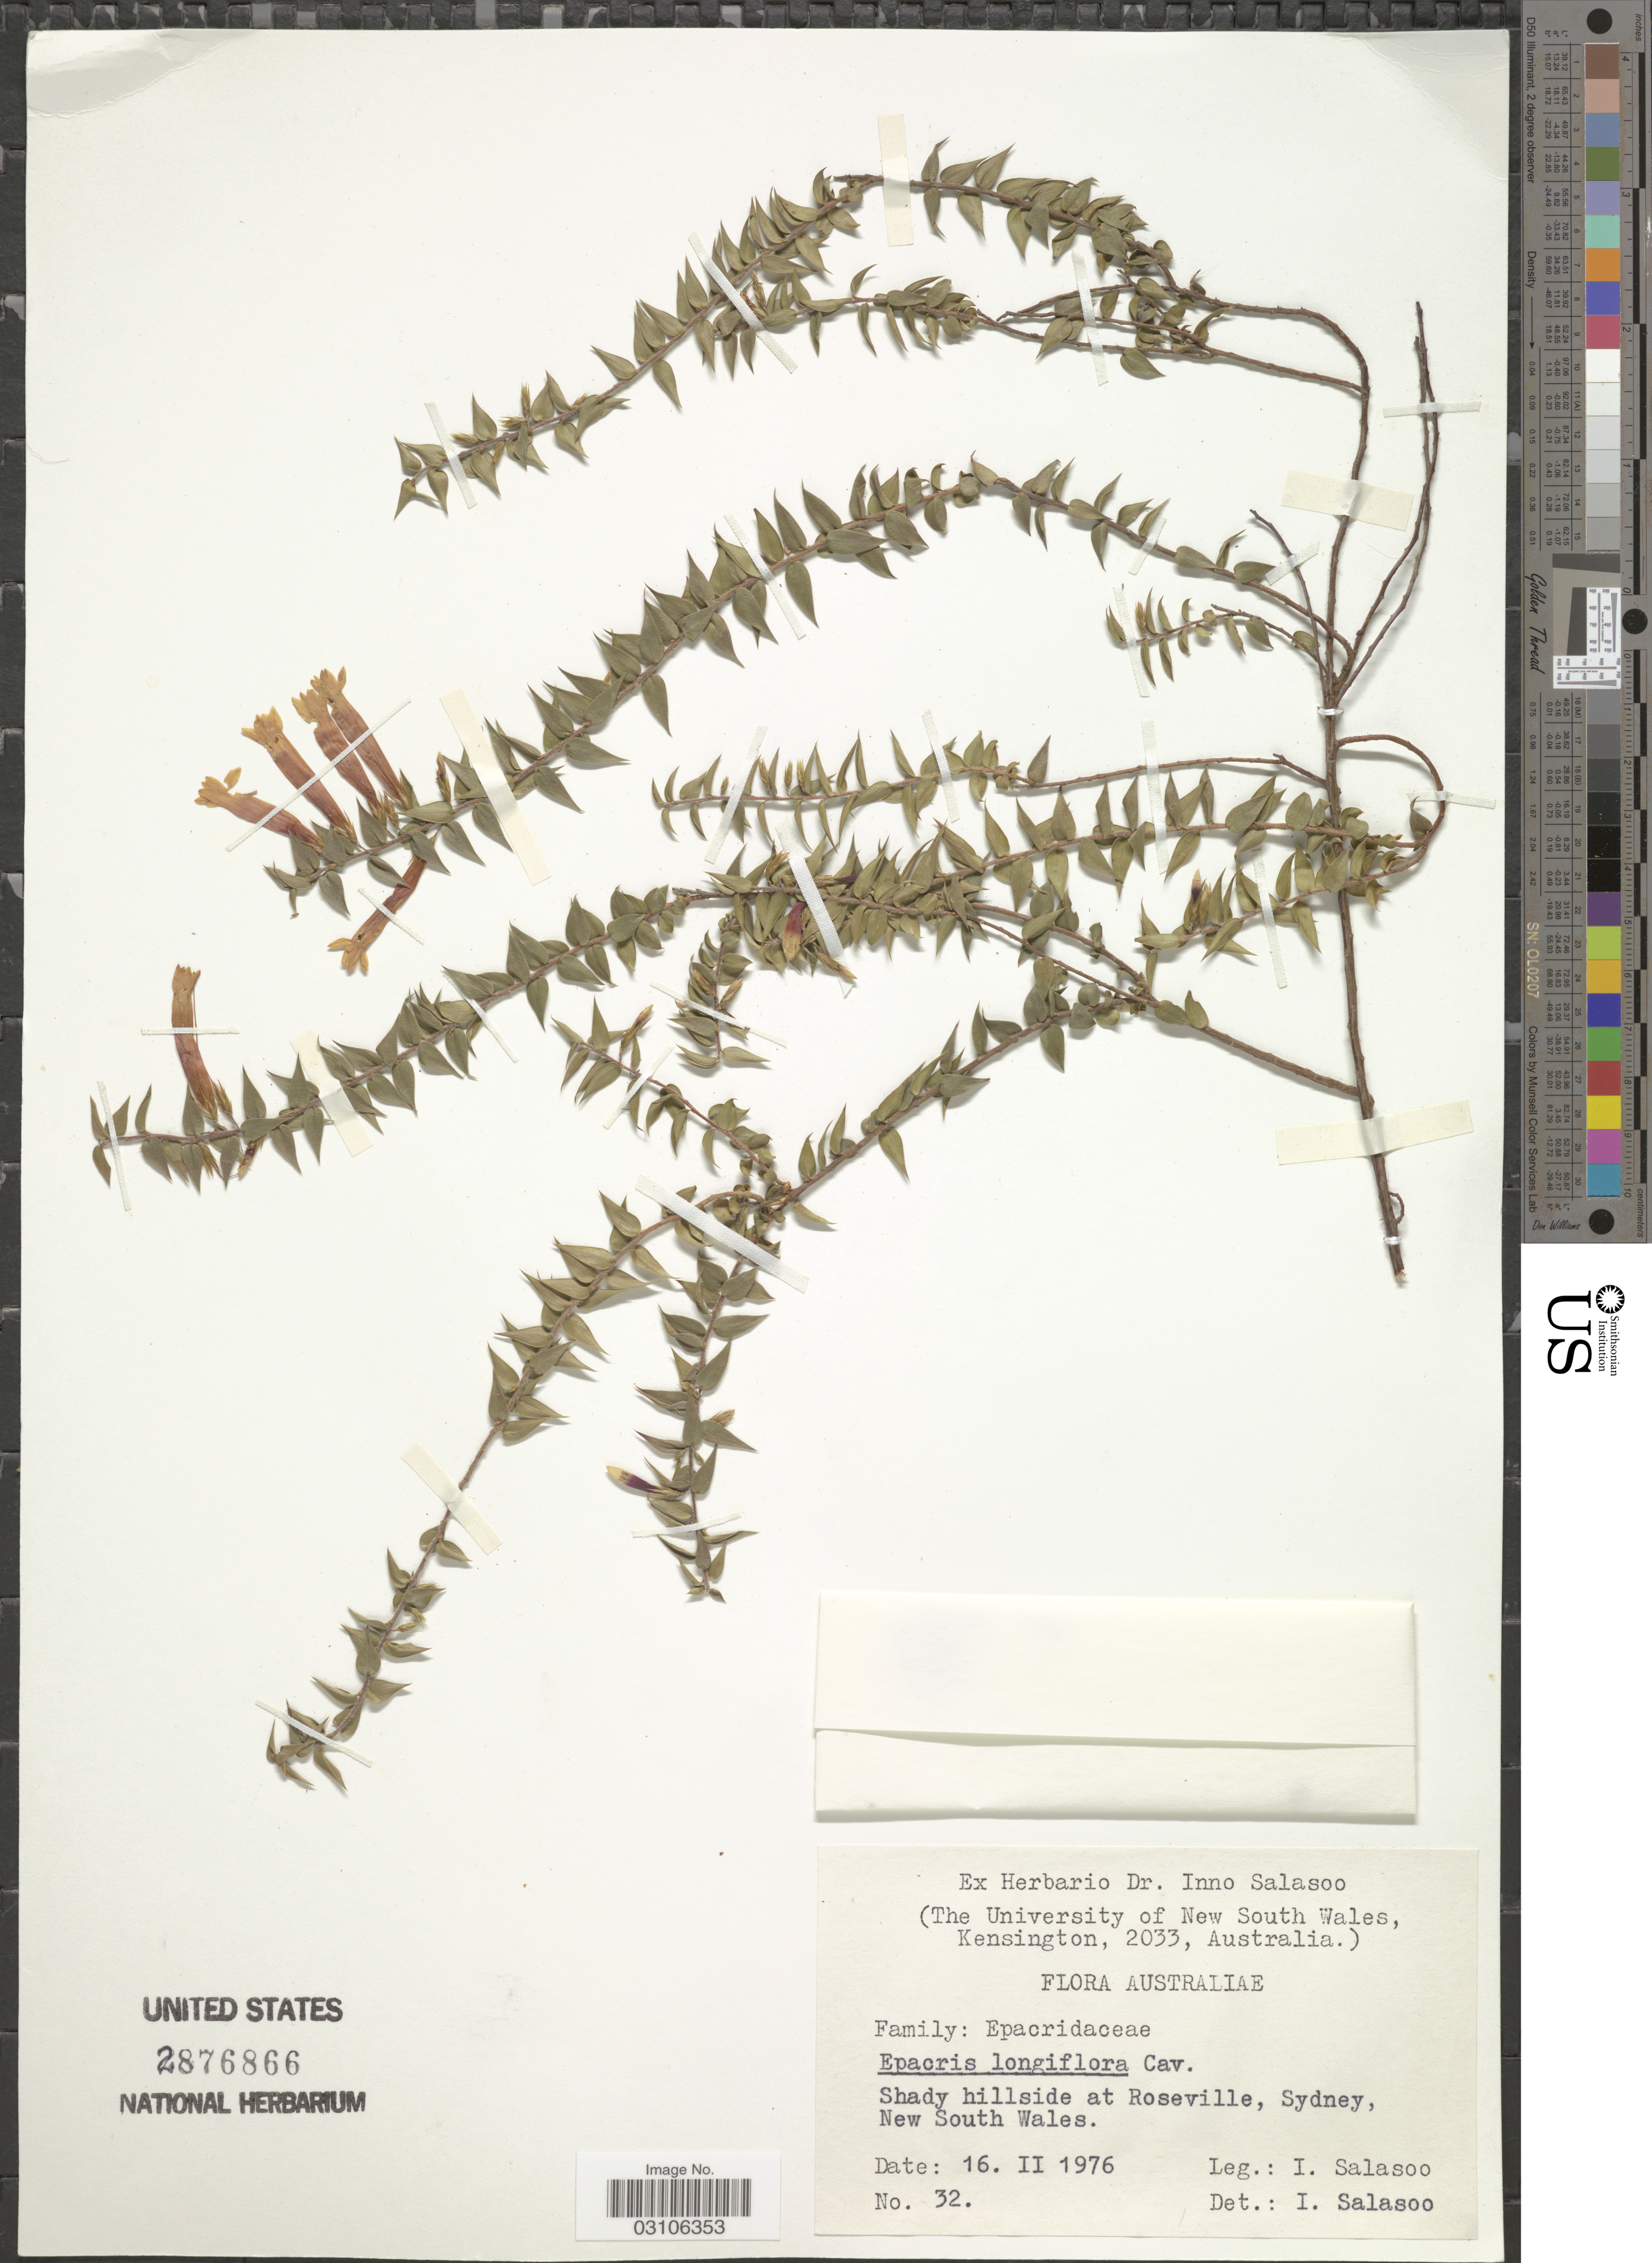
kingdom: Plantae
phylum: Tracheophyta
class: Magnoliopsida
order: Ericales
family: Ericaceae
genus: Epacris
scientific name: Epacris longiflora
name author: Cav.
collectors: I. Salasoo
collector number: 32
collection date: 1976-02-16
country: Australia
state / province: New South Wales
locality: Shady hillside at Roseville, Sydney.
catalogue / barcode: US 2876866